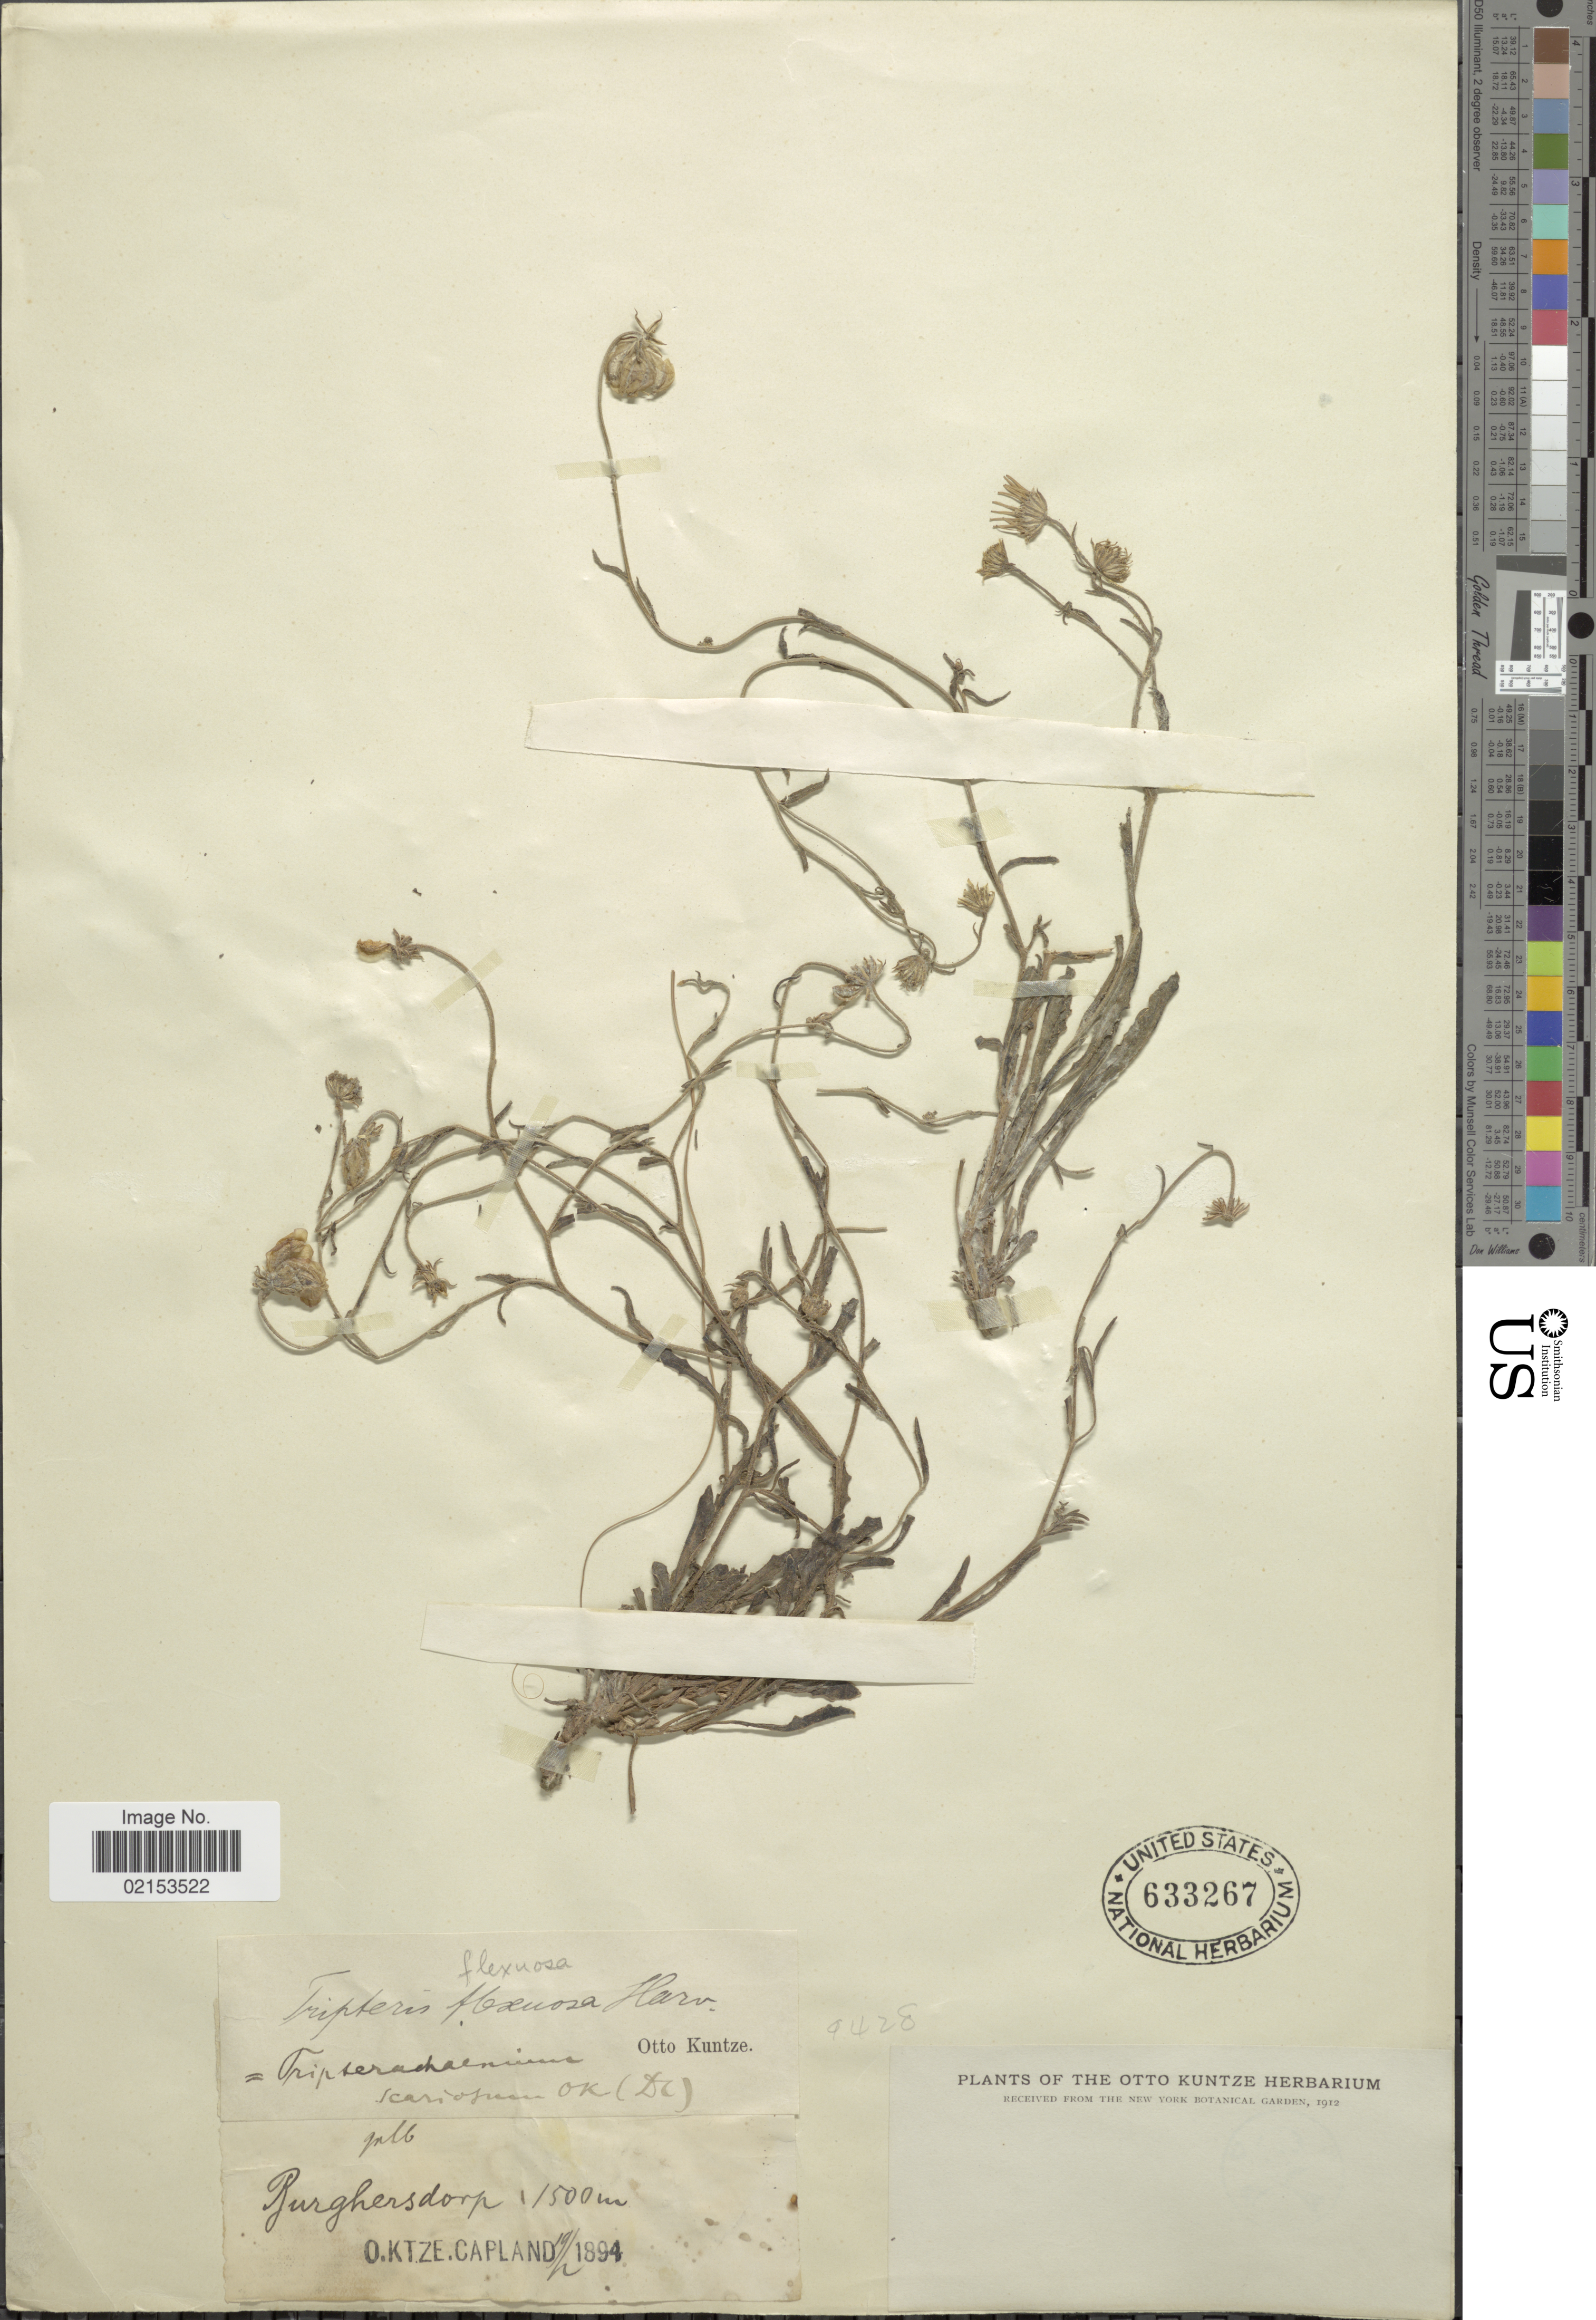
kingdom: Plantae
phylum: Tracheophyta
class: Magnoliopsida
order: Asterales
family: Asteraceae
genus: Tripteris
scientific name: Tripteris aghillana var. aghillana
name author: DC.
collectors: C.E.O. Kuntze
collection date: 1894-02-19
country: South Africa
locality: Capland, Rurghersdorp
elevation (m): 1500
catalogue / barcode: US 633267